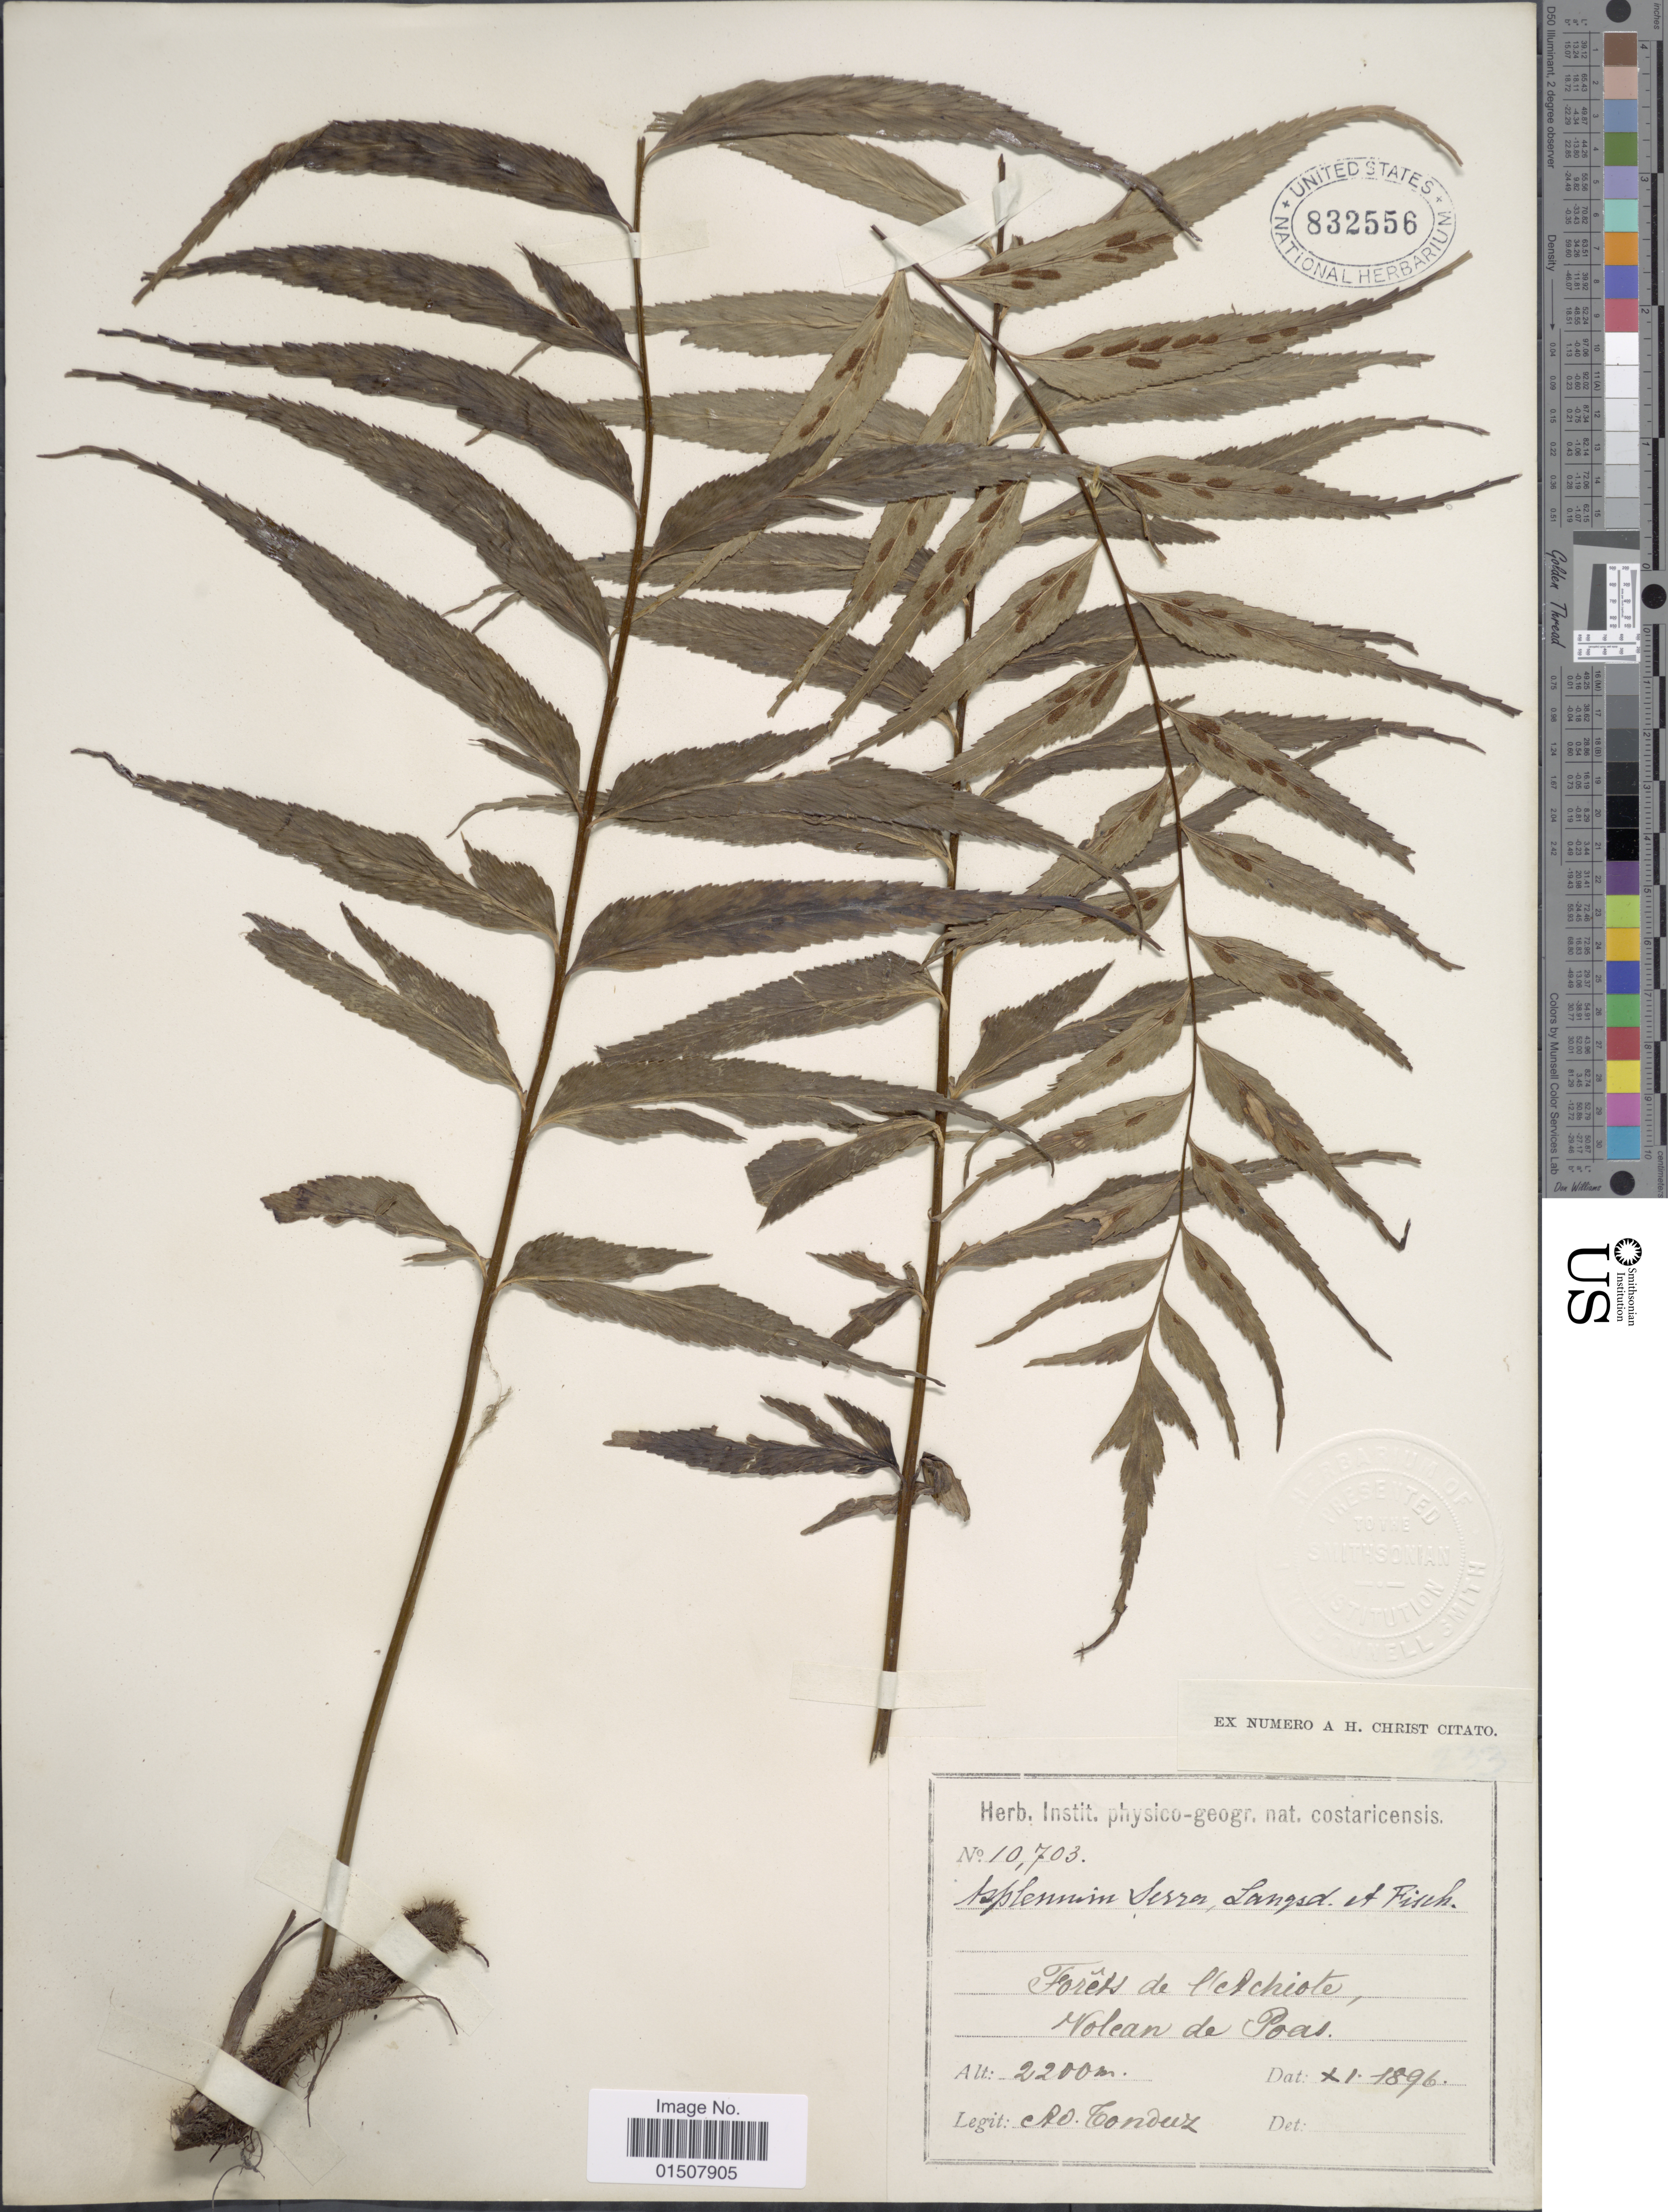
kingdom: Plantae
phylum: Tracheophyta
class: Polypodiopsida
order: Polypodiales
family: Aspleniaceae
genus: Asplenium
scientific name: Asplenium serra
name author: Langsd. & Fisch.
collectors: A. Tonduz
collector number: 10703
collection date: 1896-11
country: Costa Rica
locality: Foret de Uelchoite, Molean de Poas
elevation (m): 2200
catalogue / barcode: US 832556